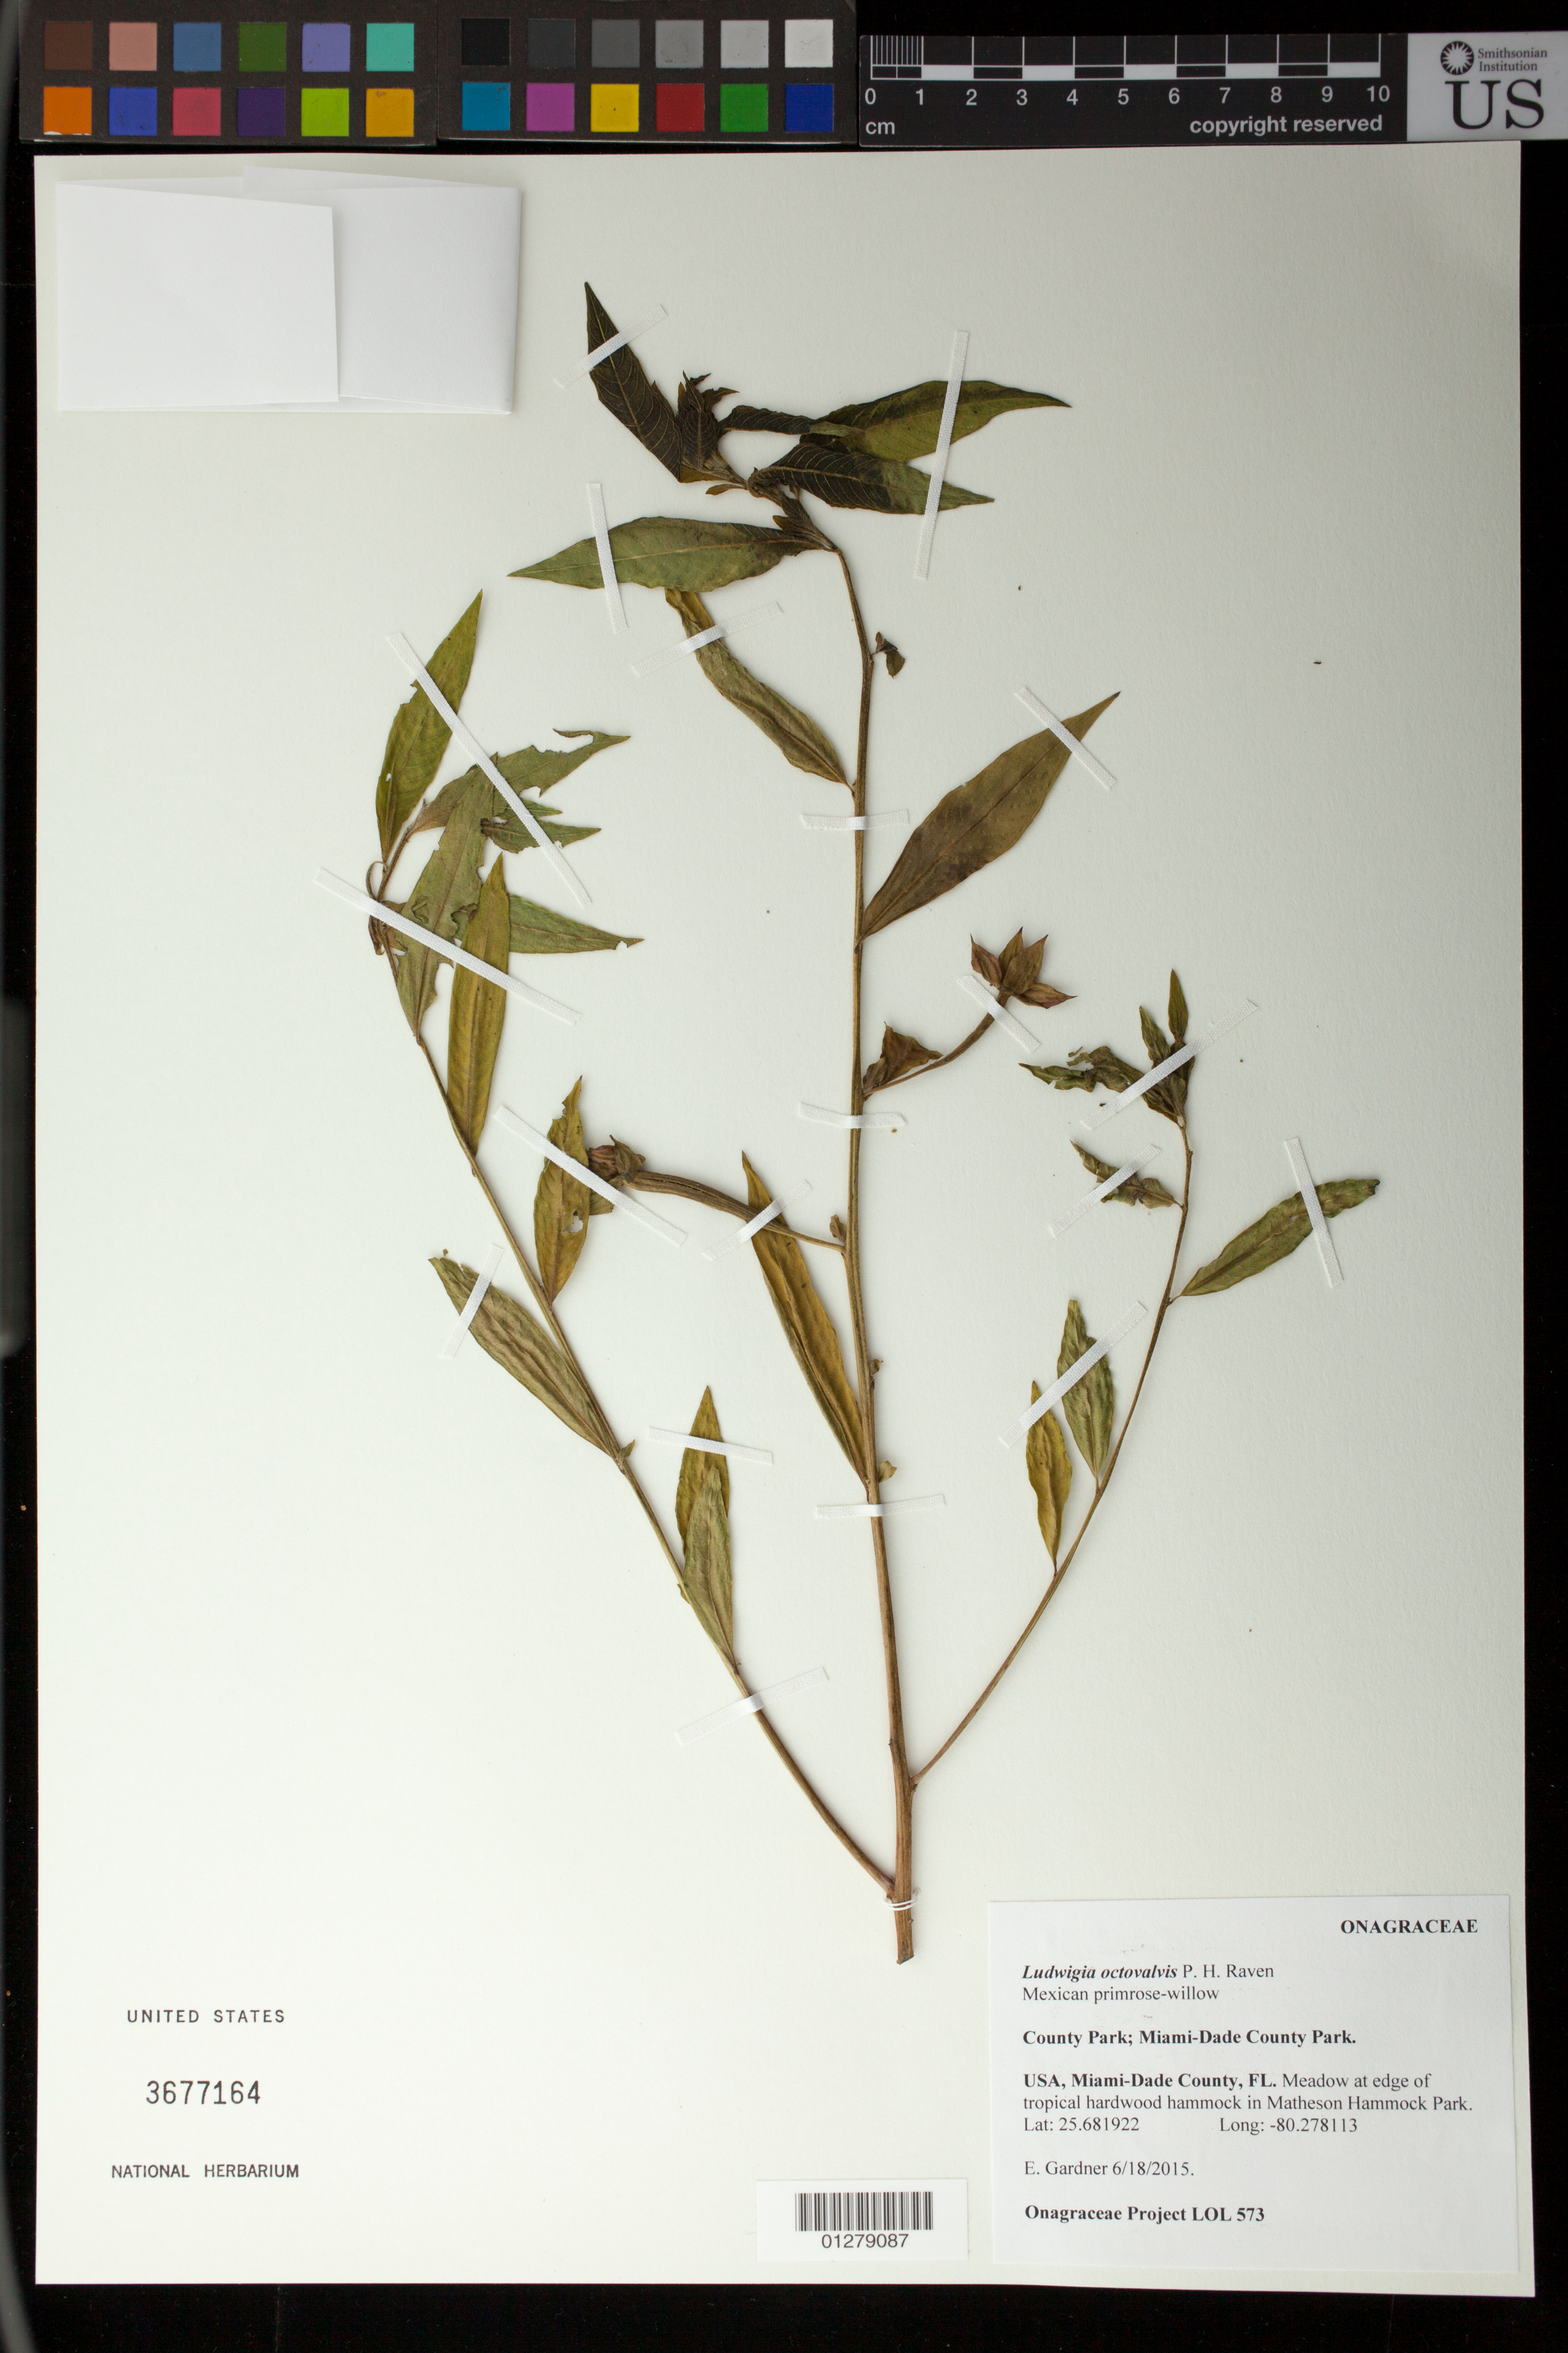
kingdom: Plantae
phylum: Tracheophyta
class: Magnoliopsida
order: Myrtales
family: Onagraceae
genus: Ludwigia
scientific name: Ludwigia octovalvis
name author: (Jacq.) P.H. Raven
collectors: E. Gardner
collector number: LOL 573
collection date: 2015-06-18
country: United States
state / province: Florida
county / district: Miami-Dade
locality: Meadow at edge of tropical hardwood hammock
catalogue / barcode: US 3677164